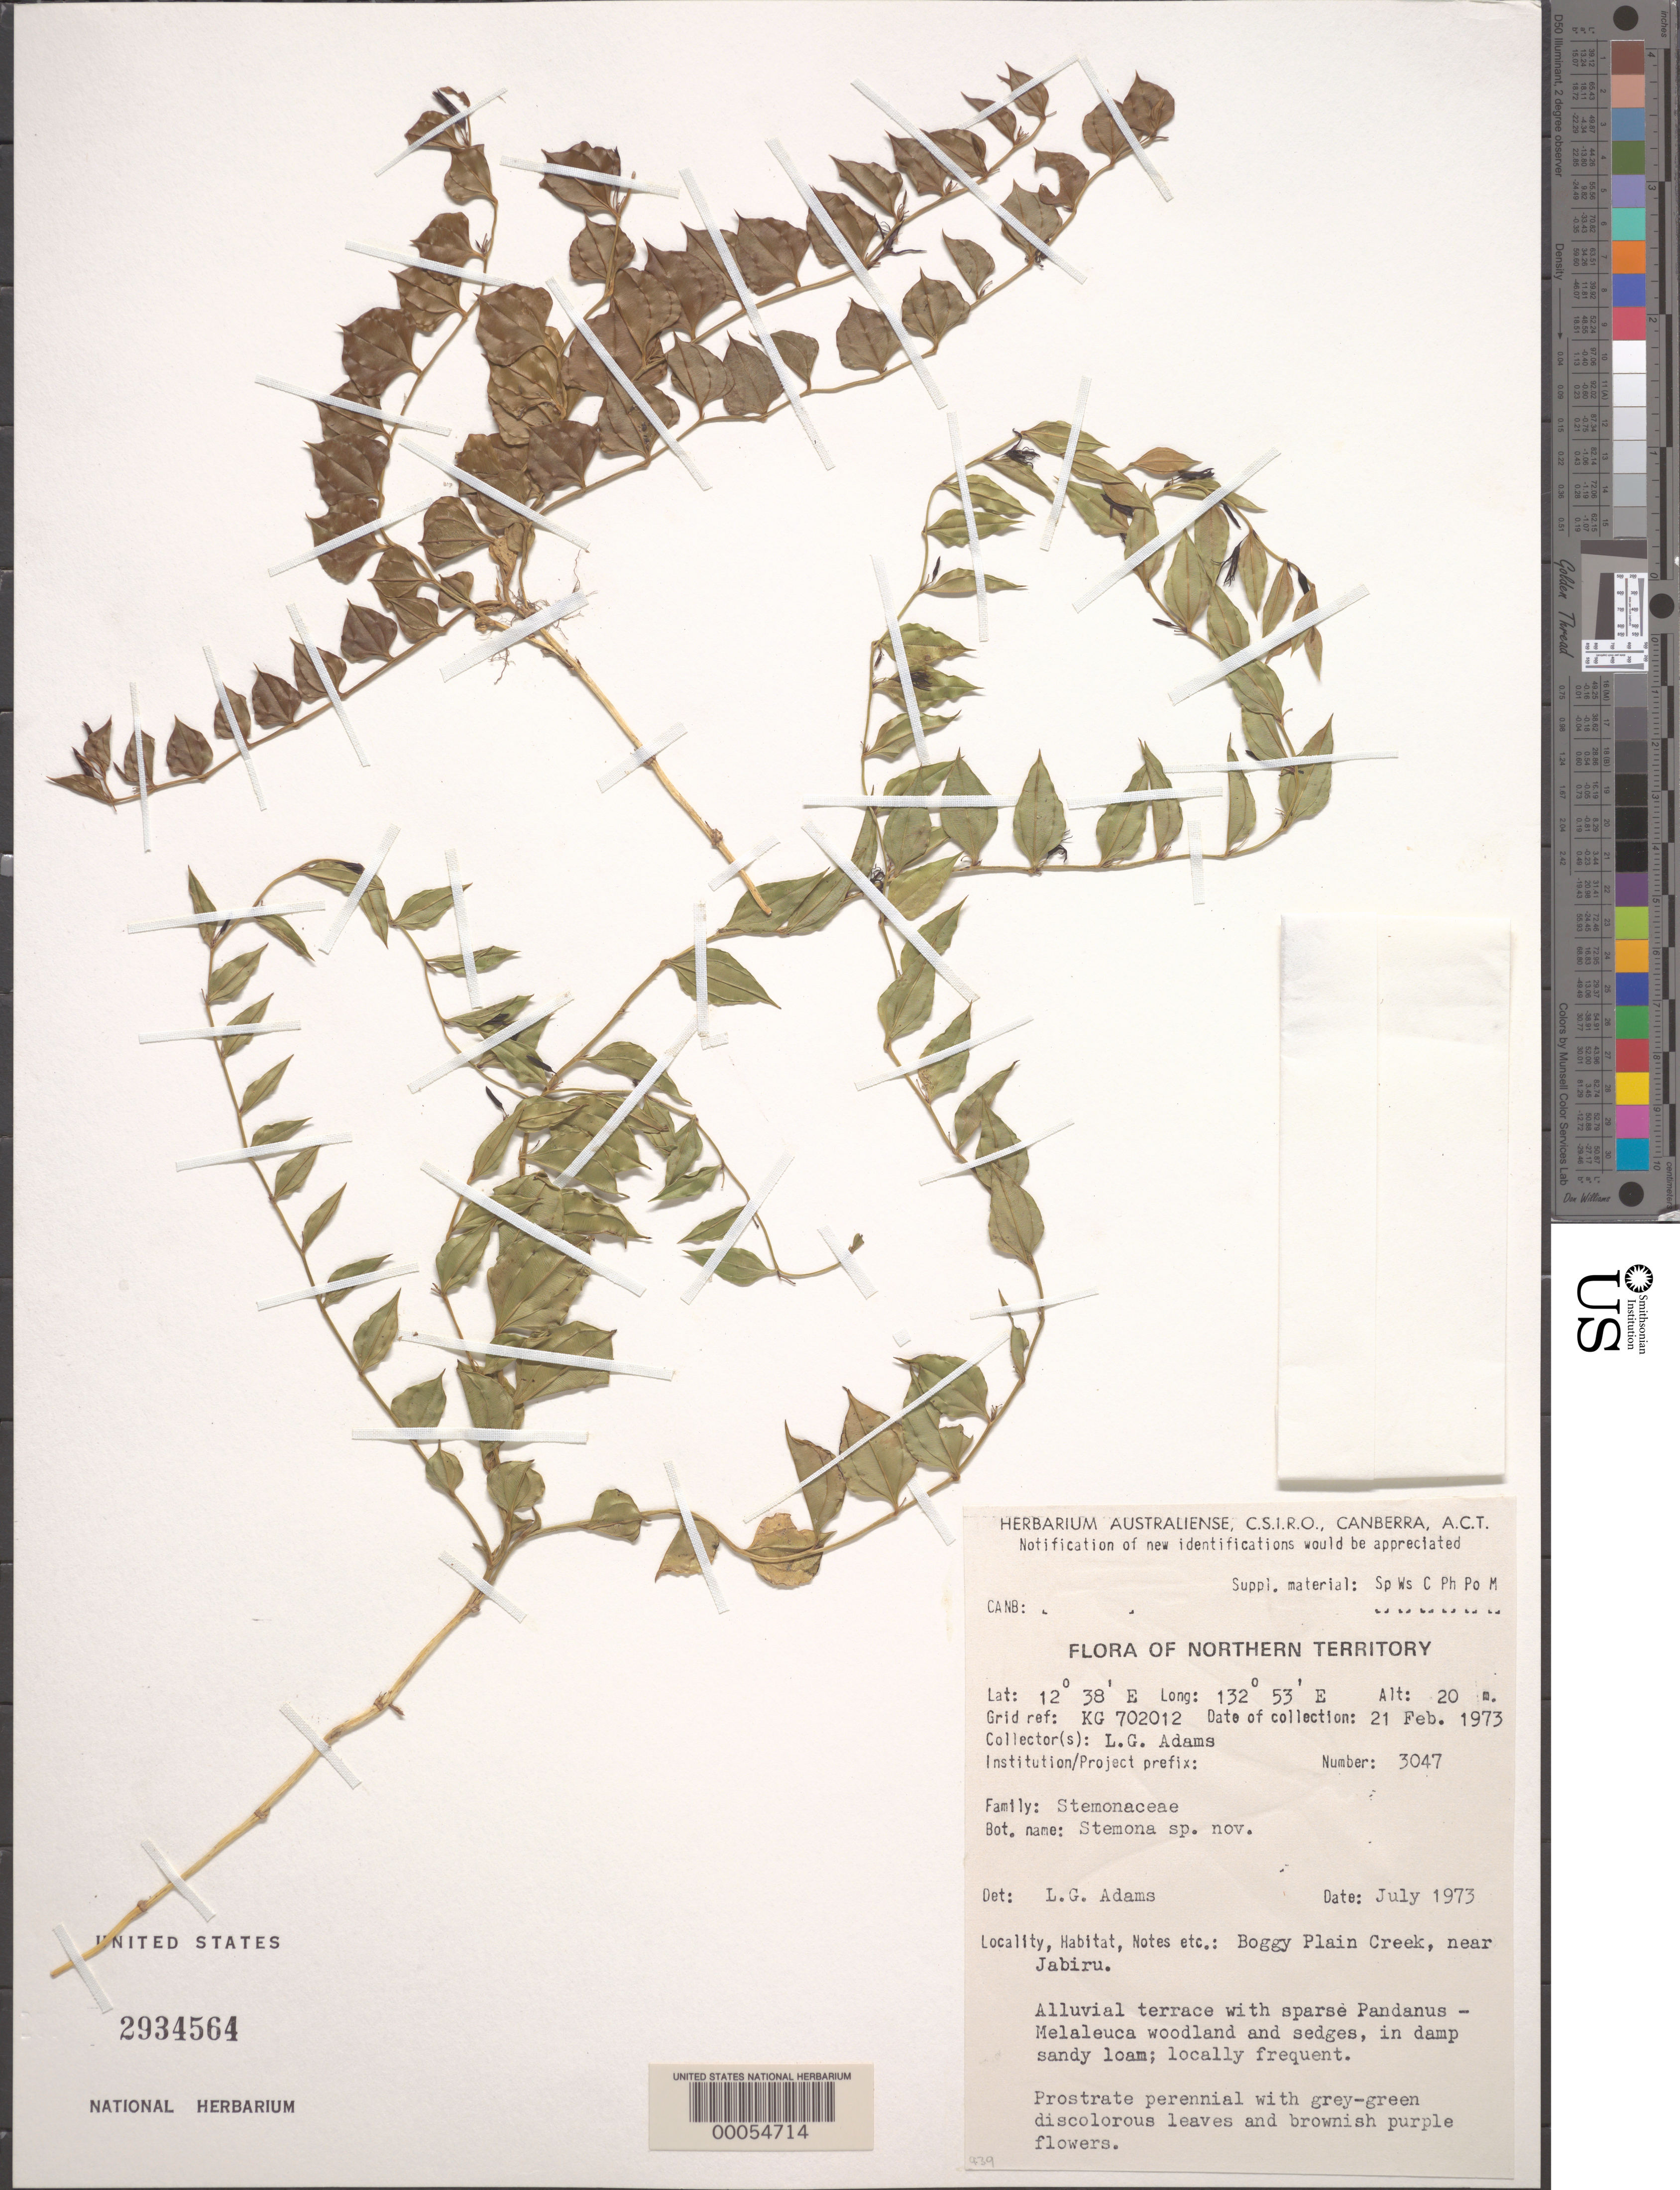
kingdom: Plantae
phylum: Tracheophyta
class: Liliopsida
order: Pandanales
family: Stemonaceae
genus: Stemona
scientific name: Stemona tuberosa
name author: Lour.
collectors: L. G. Adams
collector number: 3047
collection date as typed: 21 Feb 1973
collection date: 1973-02-21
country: Australia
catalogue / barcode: US 2934564